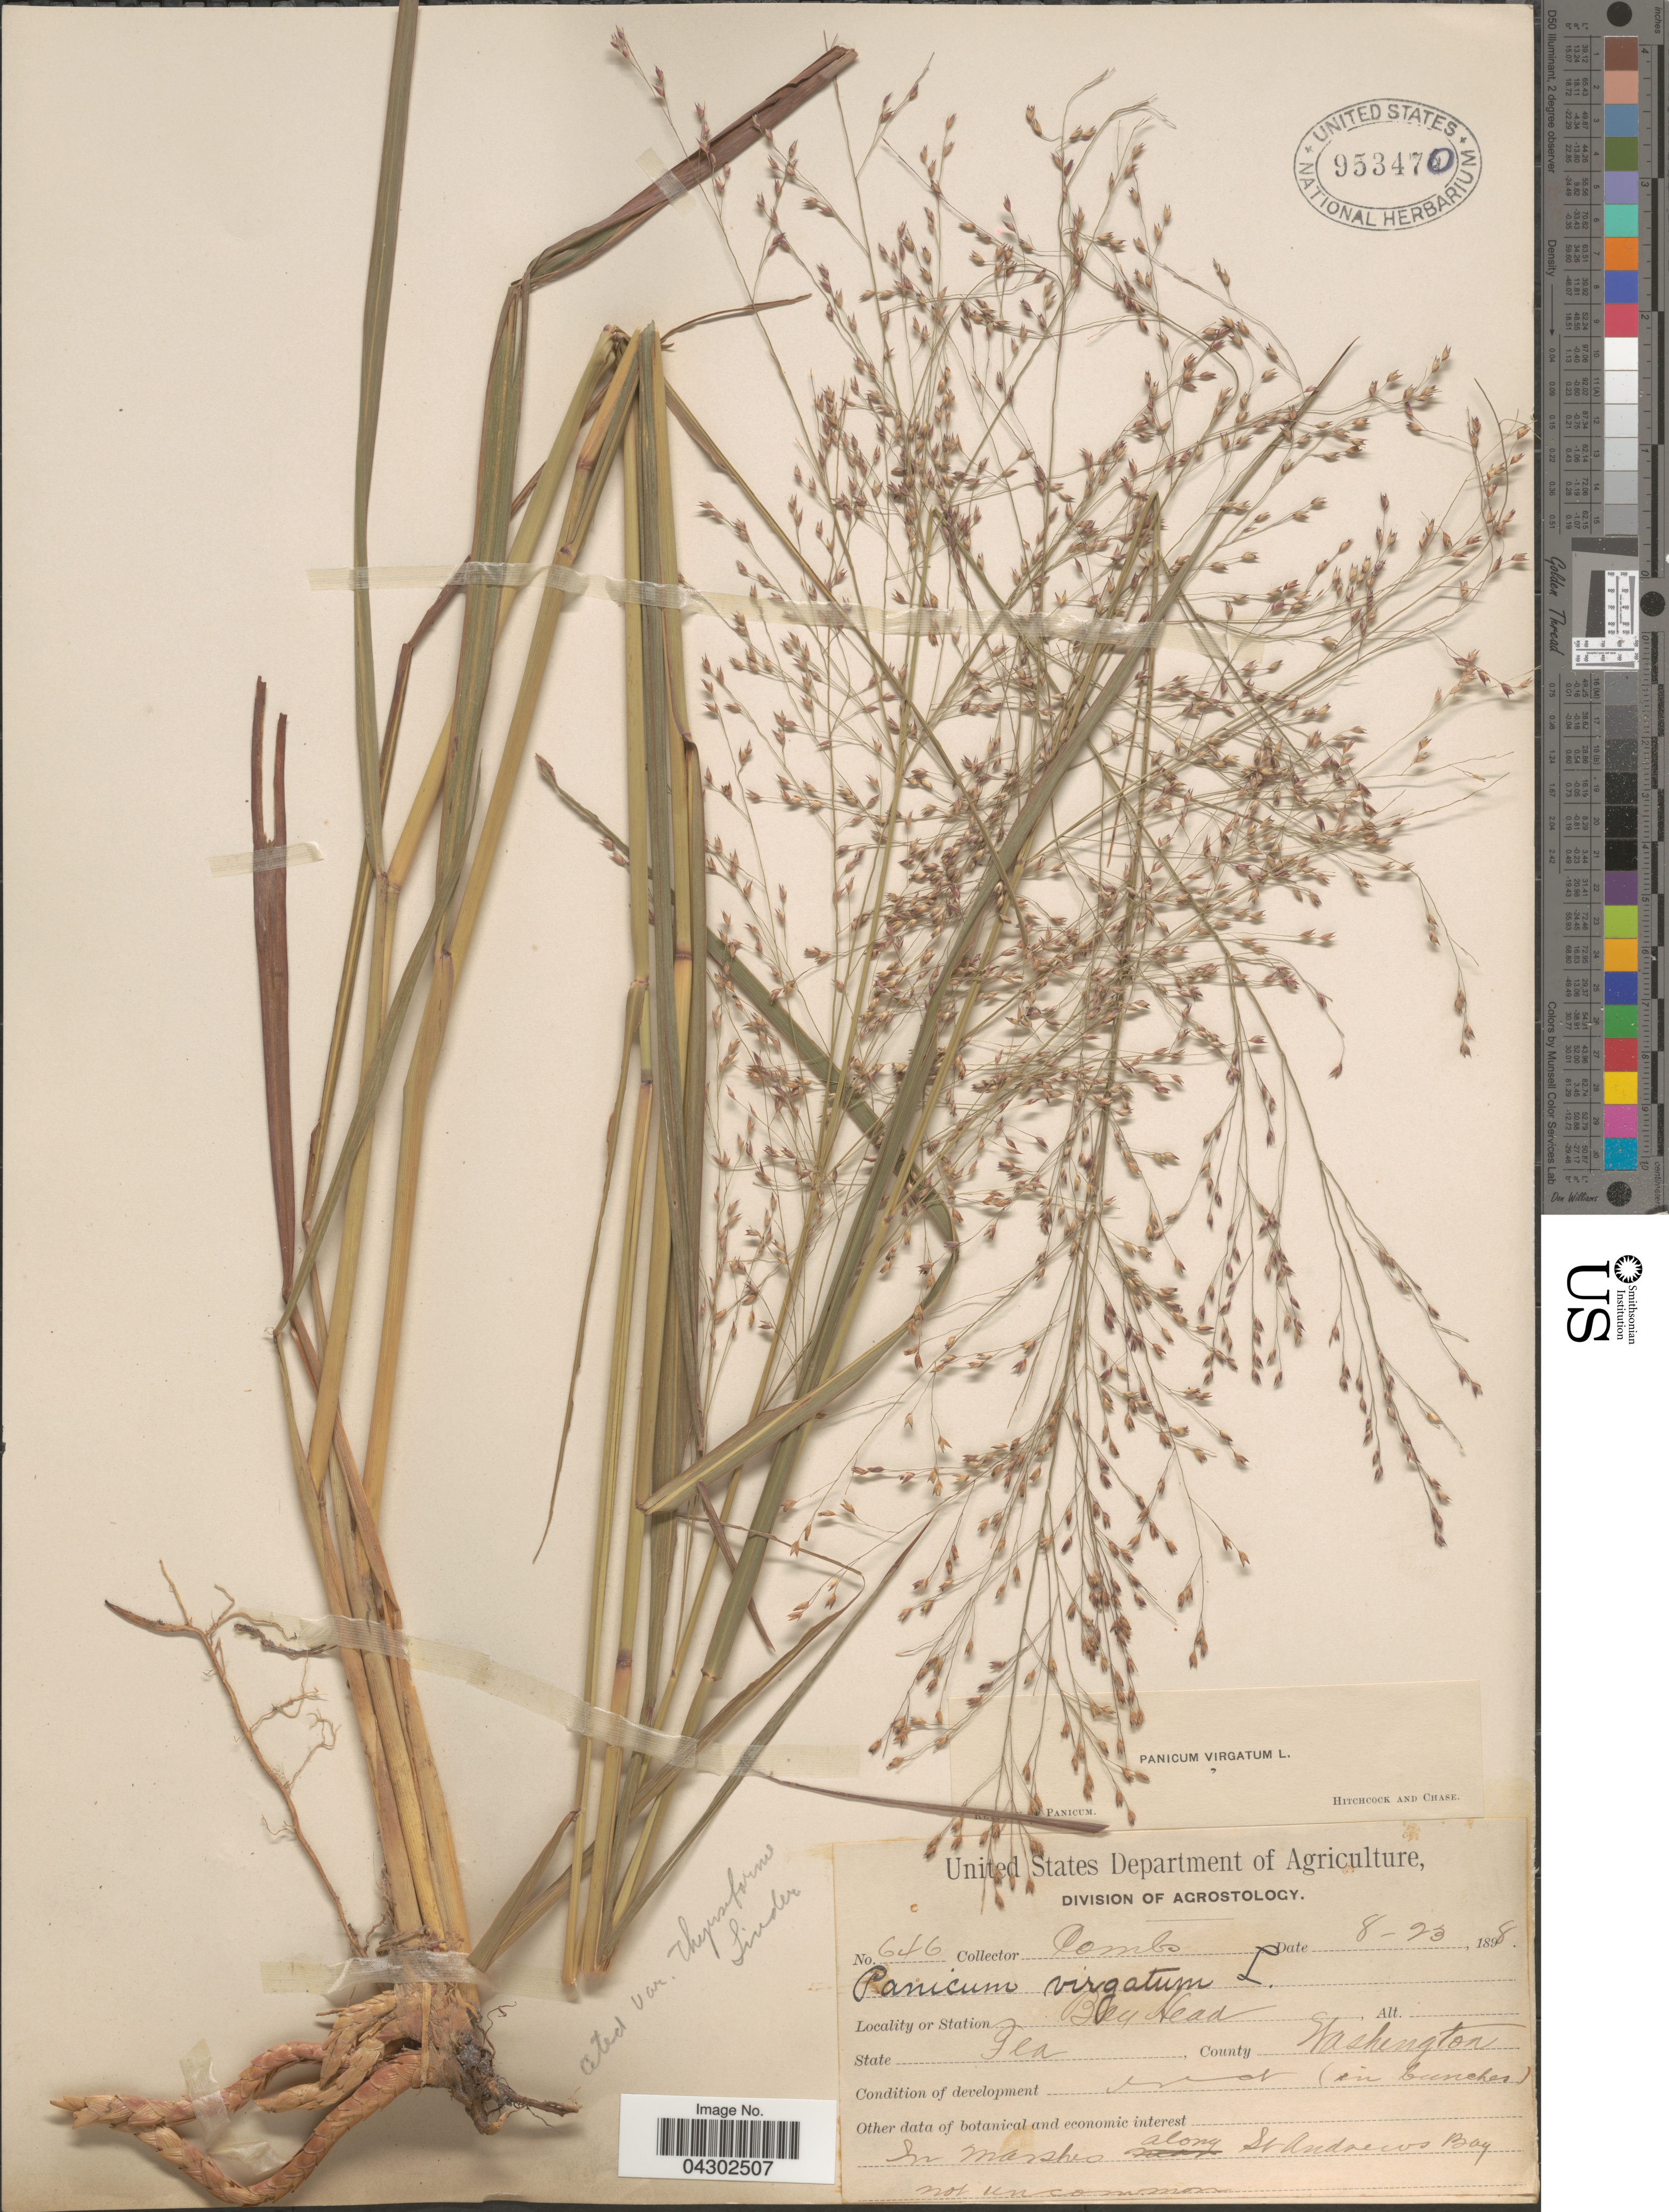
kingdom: Plantae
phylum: Tracheophyta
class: Liliopsida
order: Poales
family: Poaceae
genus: Panicum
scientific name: Panicum virgatum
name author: L.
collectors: -. Combs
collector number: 646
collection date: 1898-08-23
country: United States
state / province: Florida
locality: Bay Head. County Washington.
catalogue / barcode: US 953470